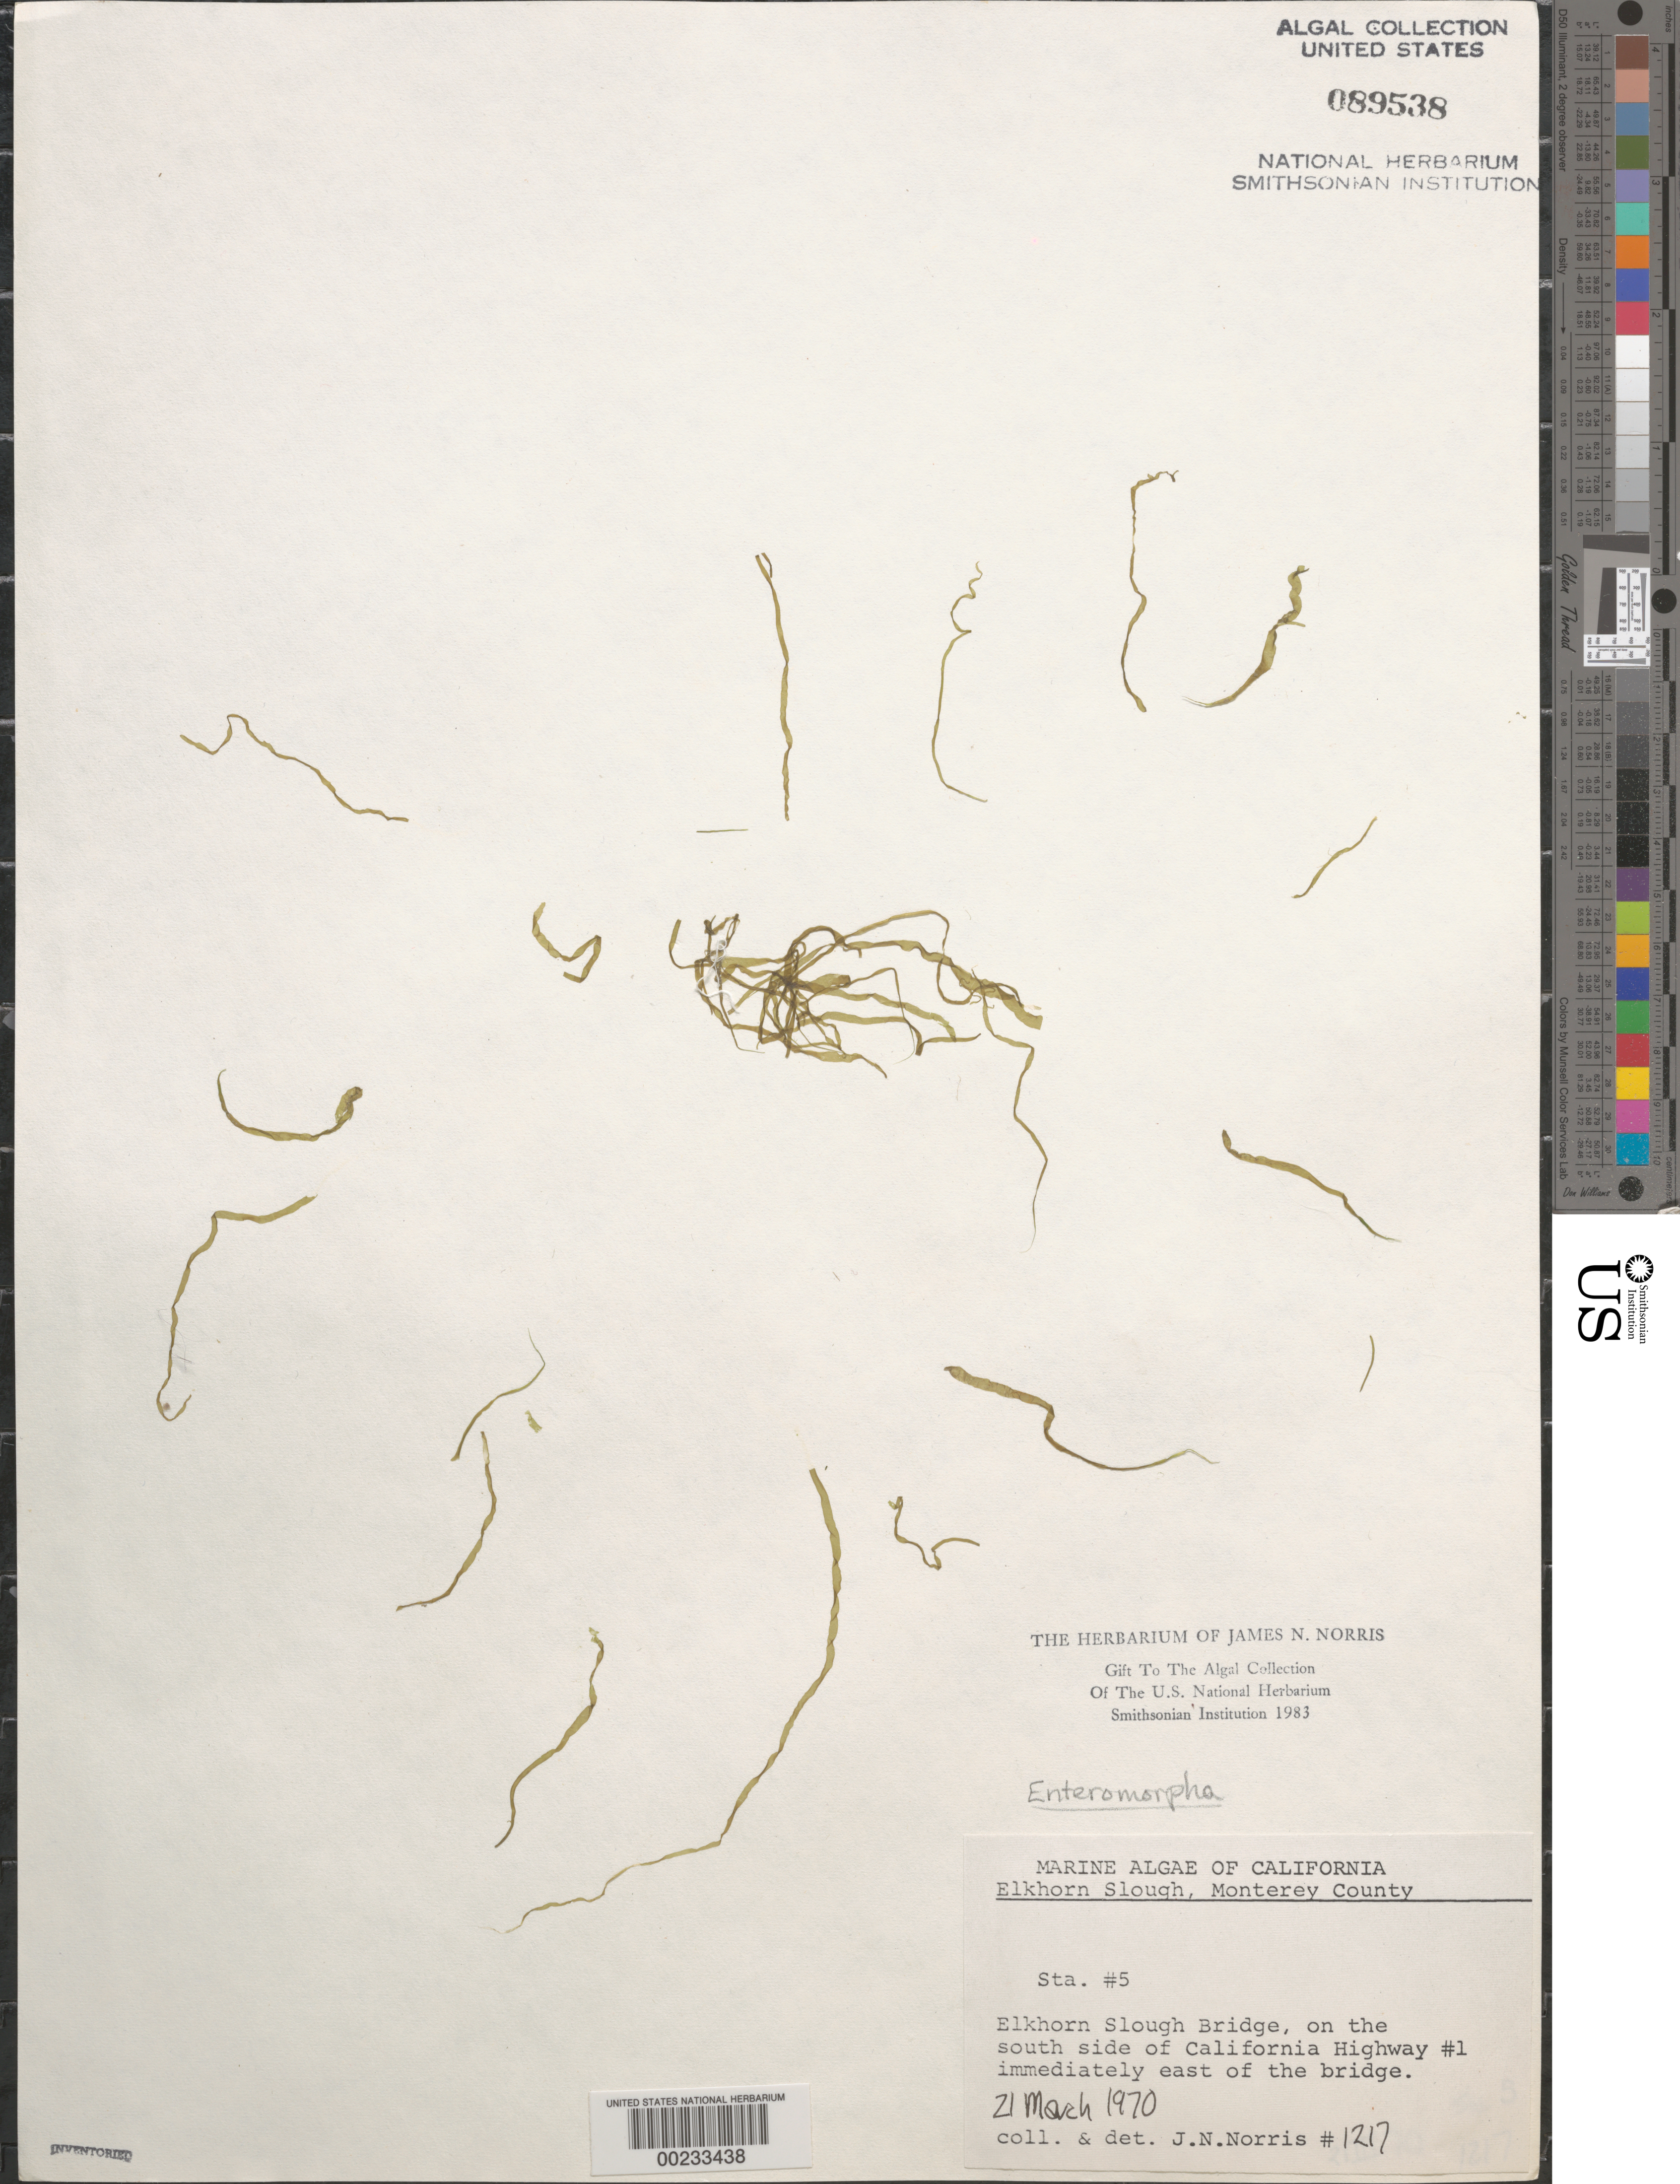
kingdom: Plantae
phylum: Chlorophyta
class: Ulvophyceae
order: Ulvales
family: Ulvaceae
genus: Ulva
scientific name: Ulva sp.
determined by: Algae name updating Project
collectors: J. N. Norris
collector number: JN-1217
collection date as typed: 21 Mar 1970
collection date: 1970-03-21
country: United States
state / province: California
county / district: Monterey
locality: Elkhorn Slough, Elkhorn Slough Bridge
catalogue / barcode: US 89538